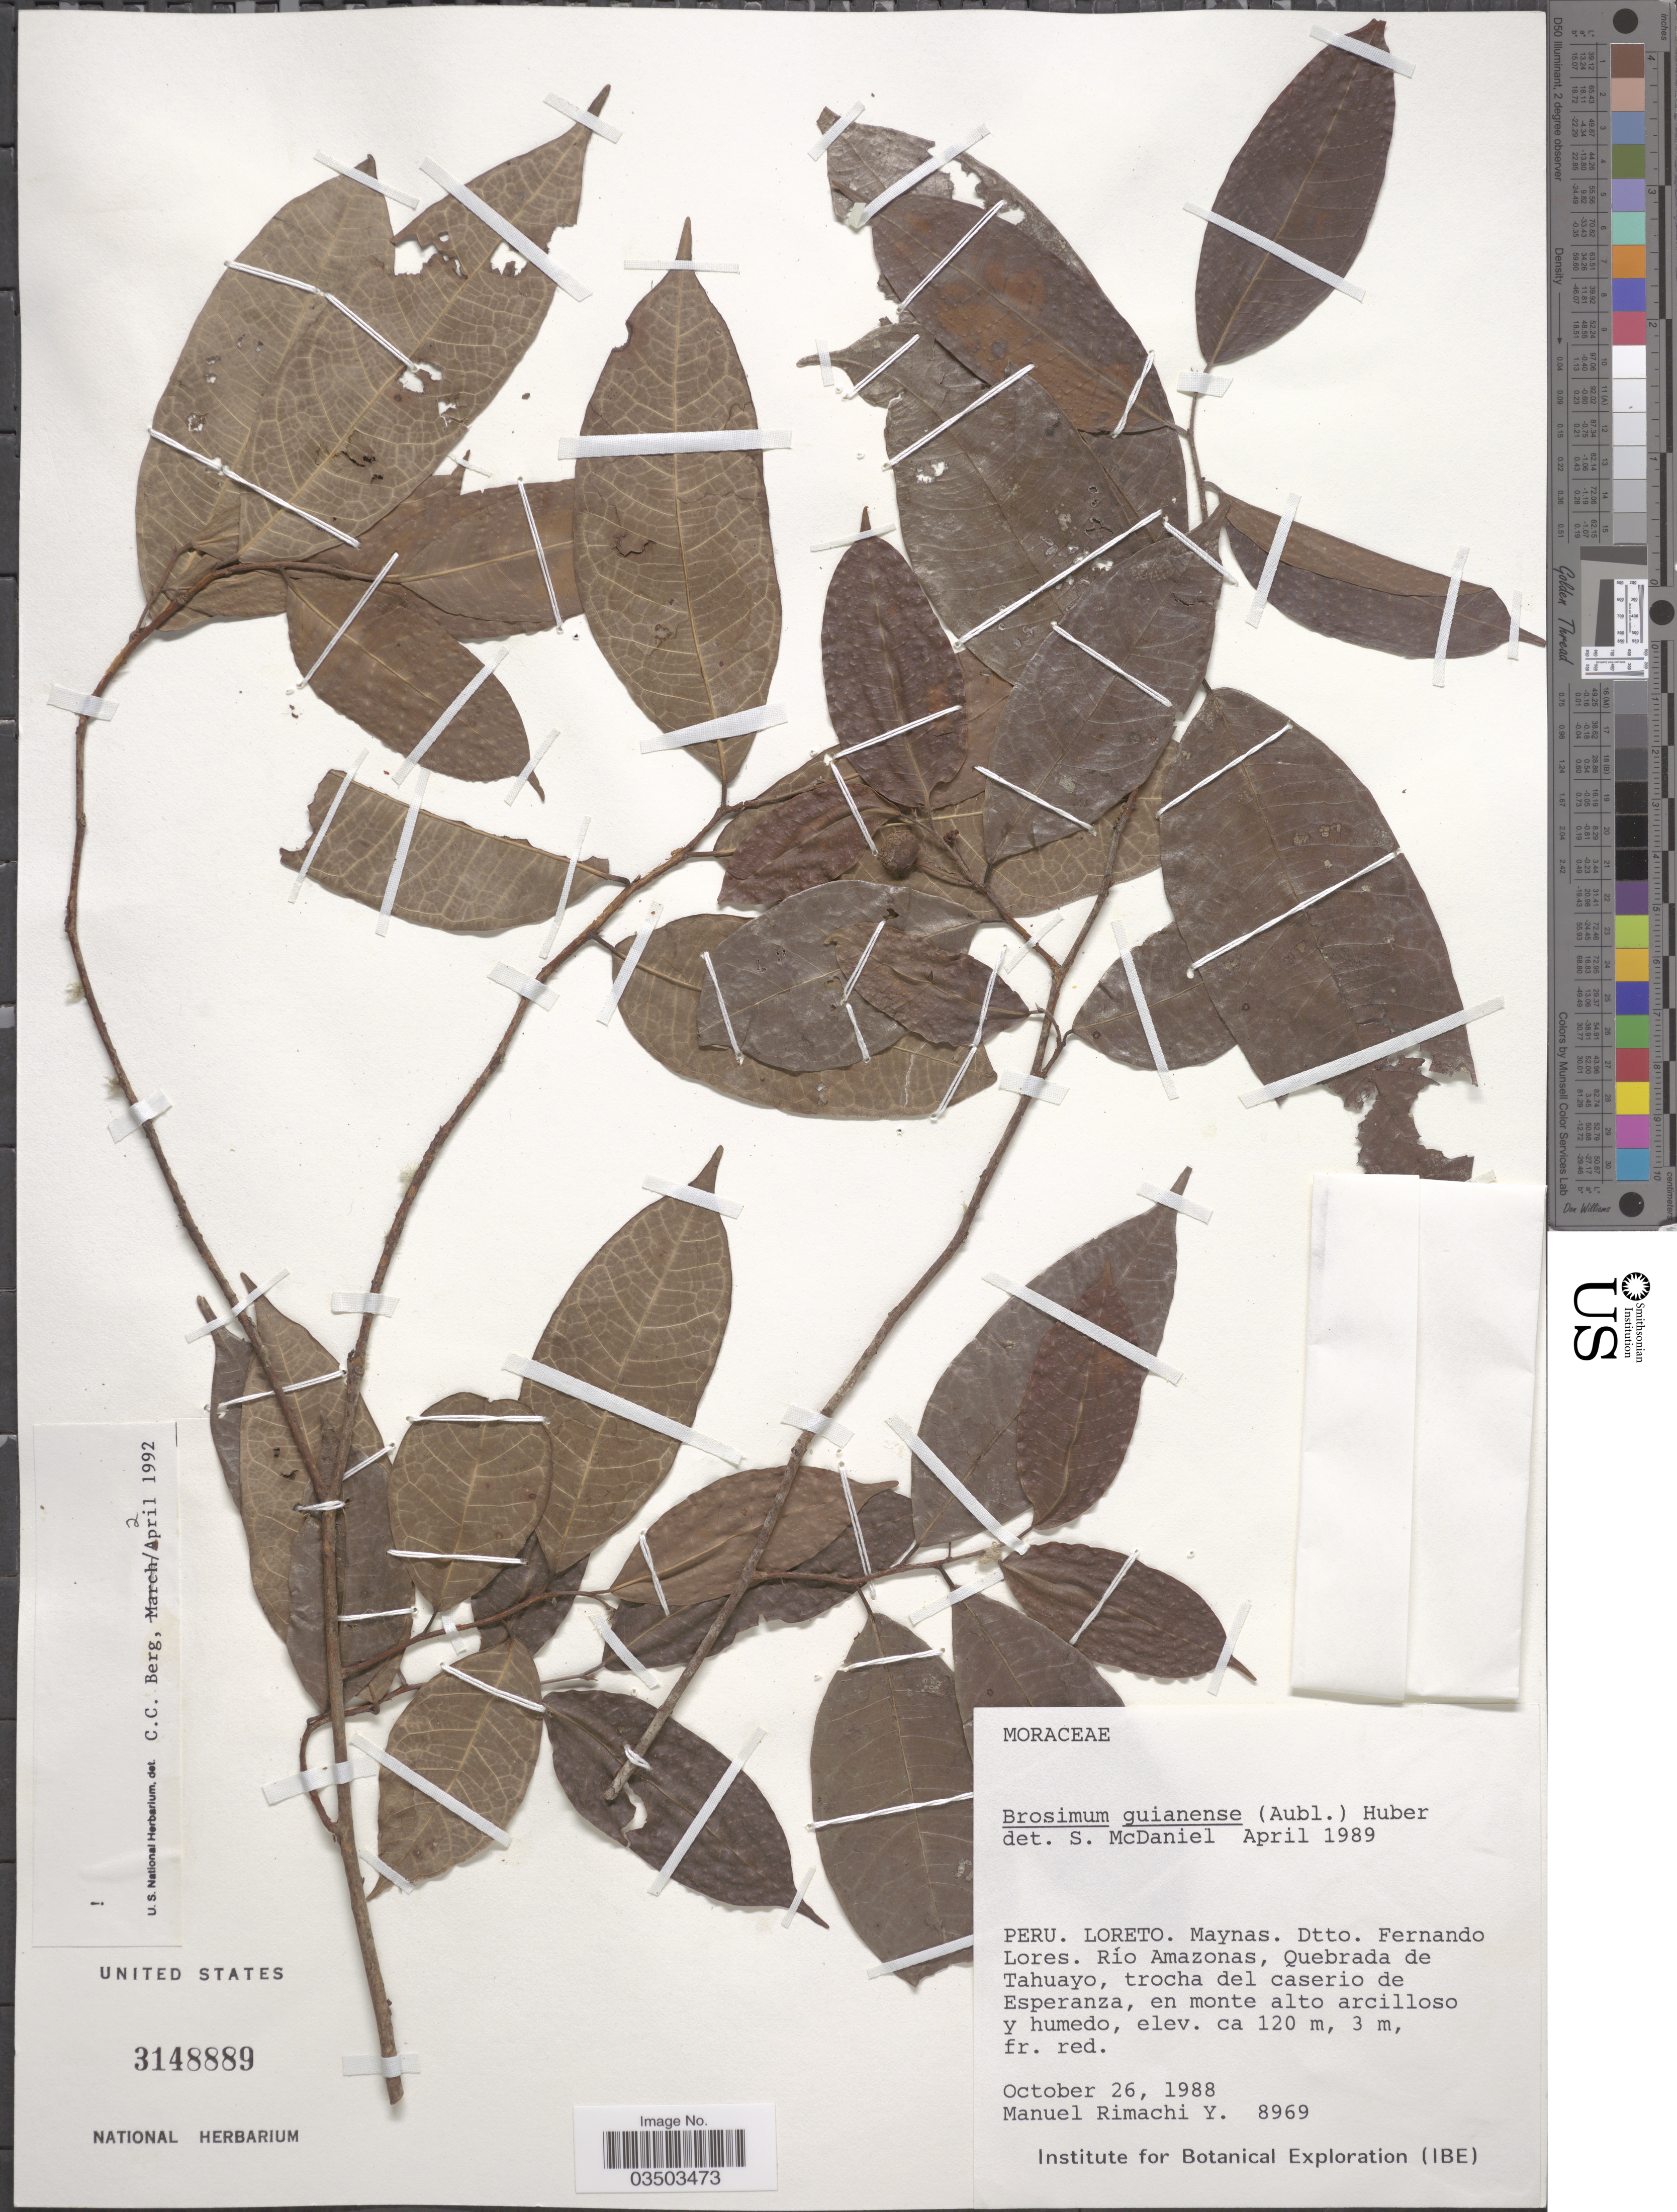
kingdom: Plantae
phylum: Tracheophyta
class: Magnoliopsida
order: Rosales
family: Moraceae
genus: Brosimum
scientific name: Brosimum guianense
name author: (Aubl.) Huber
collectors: M. Rimachi Y.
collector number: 8969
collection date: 1988-10-26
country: Peru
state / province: Loreto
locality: Maynas. Dtto. Fernando Lores. Río Amazonas, Quebrada de Tahuayo, trocha del caserio de Esperanza.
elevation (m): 120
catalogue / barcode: US 3148889